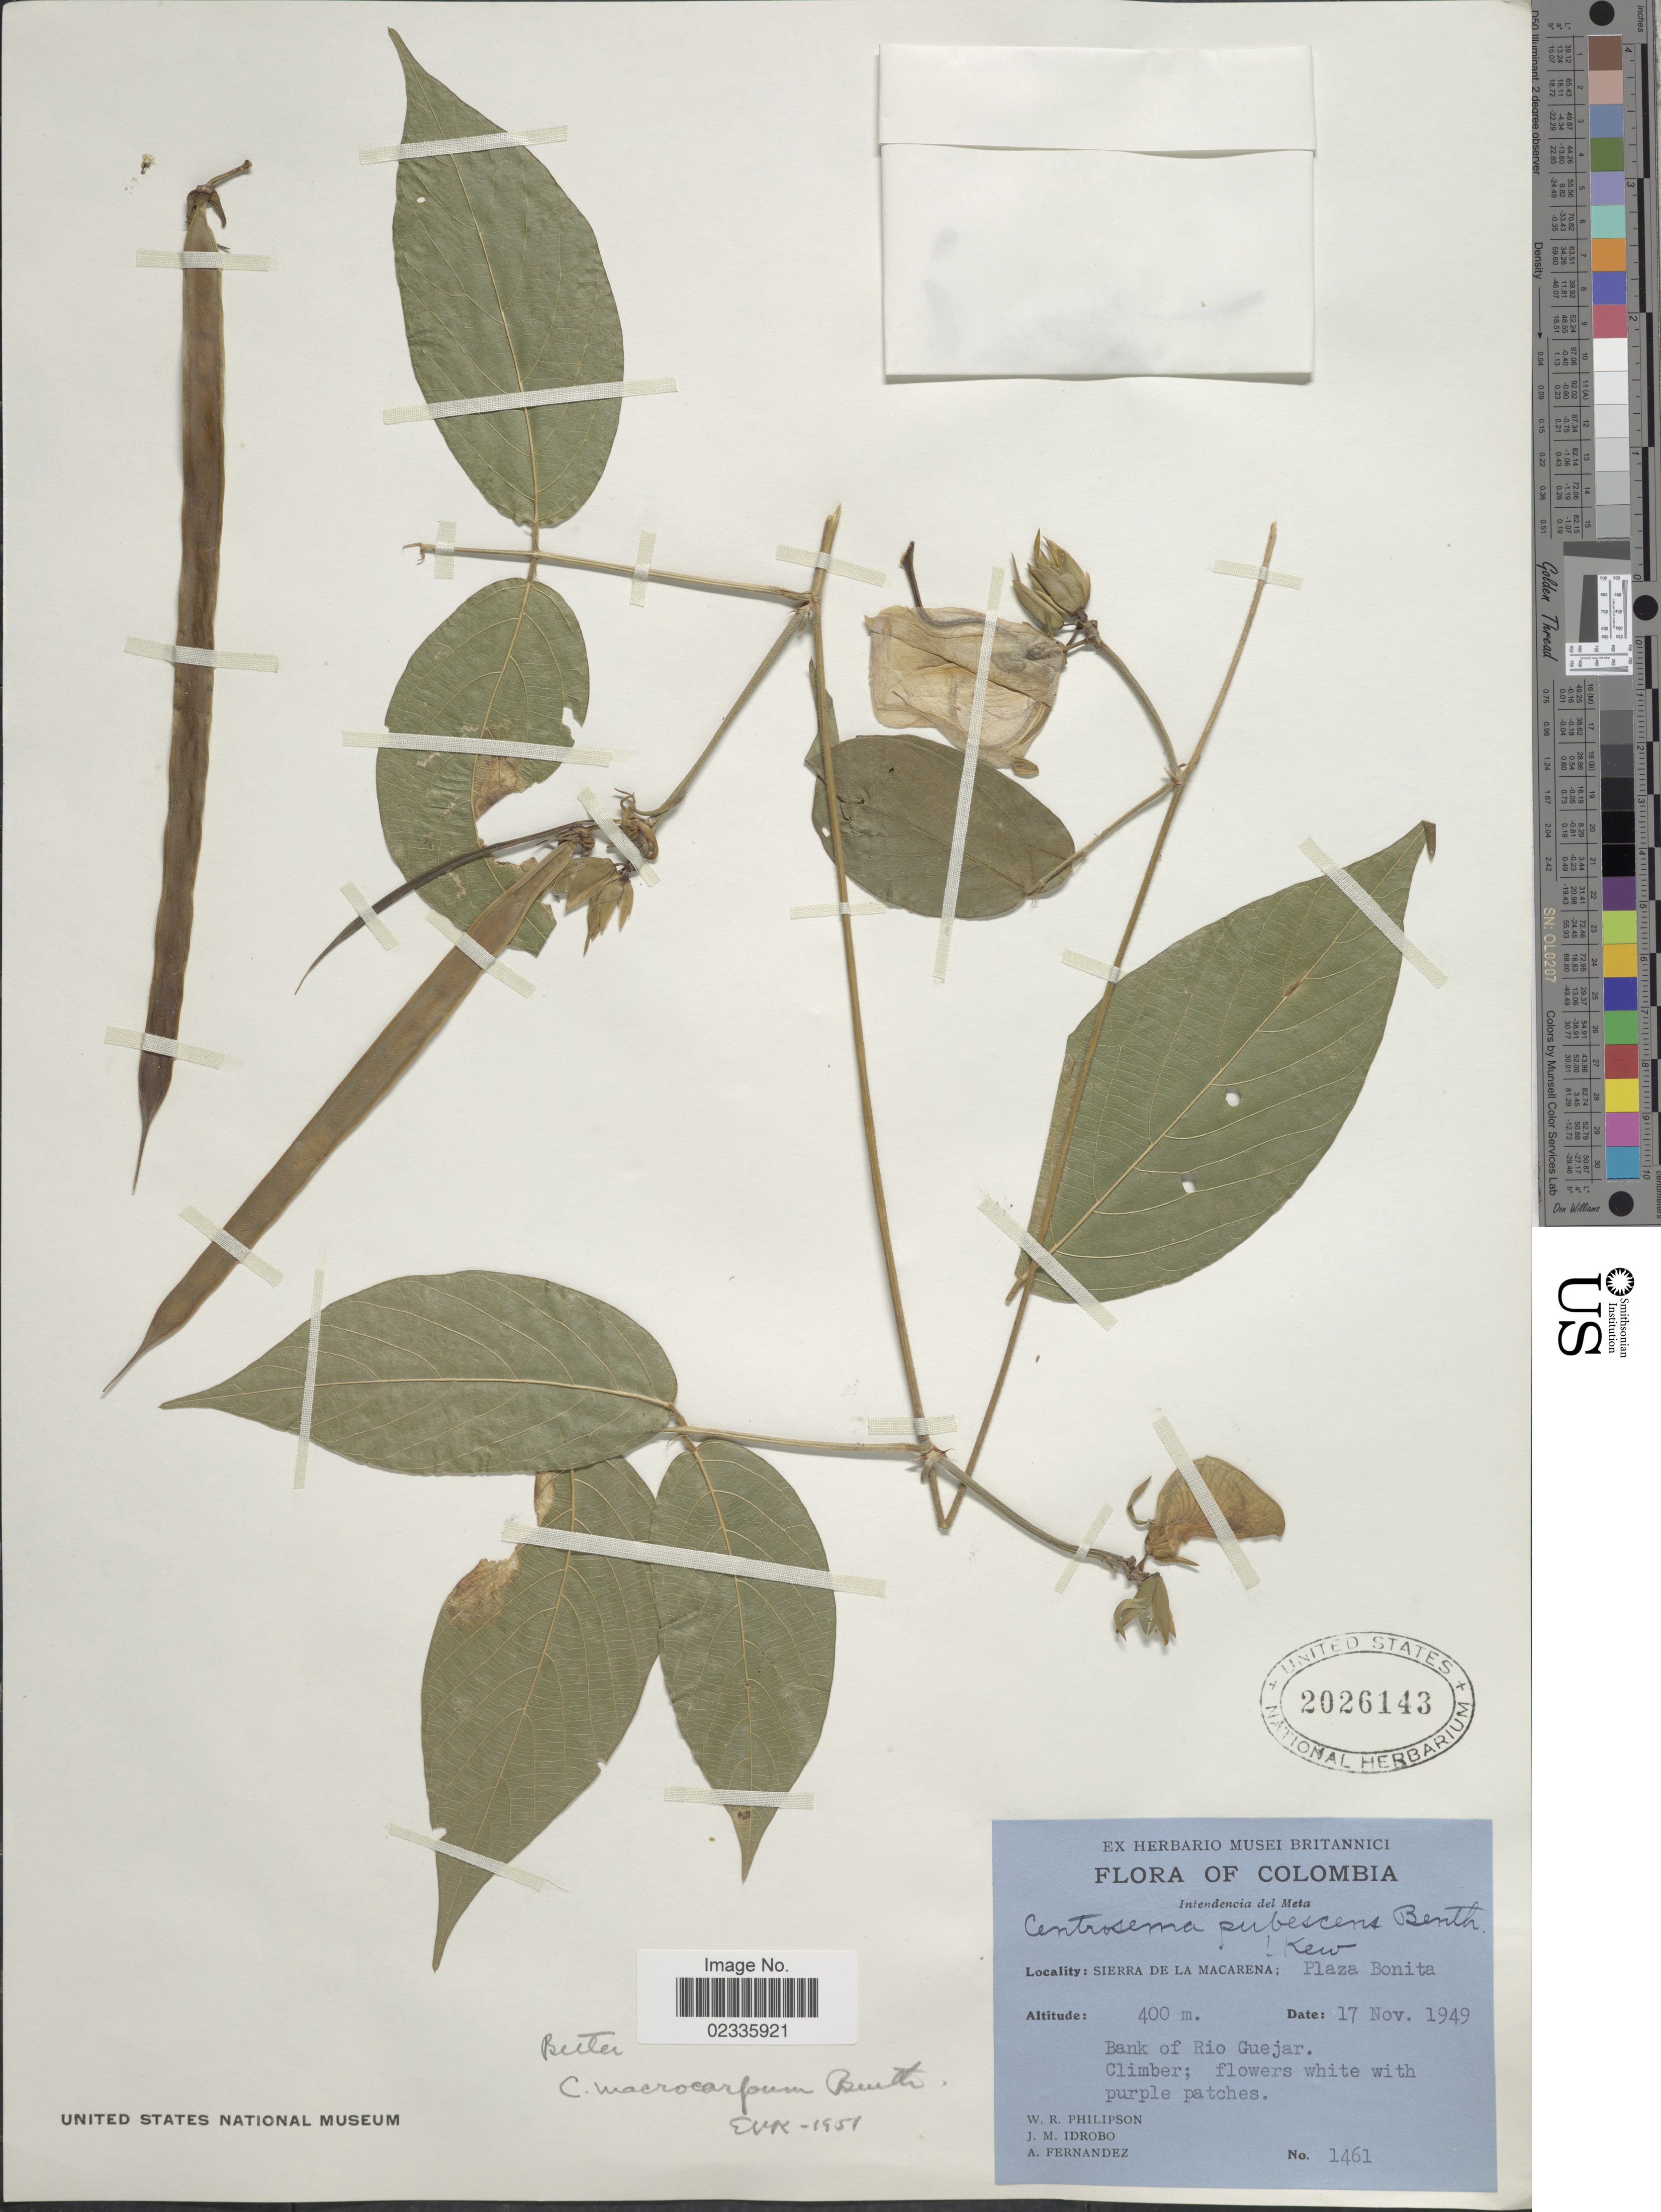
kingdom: Plantae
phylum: Tracheophyta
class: Magnoliopsida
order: Fabales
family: Fabaceae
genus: Centrosema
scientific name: Centrosema macrocarpum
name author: Benth.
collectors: W. R. Philipson, J. M. Idrobo & A. Fernandez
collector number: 1461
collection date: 1949-11-17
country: Colombia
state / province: Meta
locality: Sierra de La Macarena; Plaza Bonita. Bank of Rio Guejar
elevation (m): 400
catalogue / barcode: US 2026143